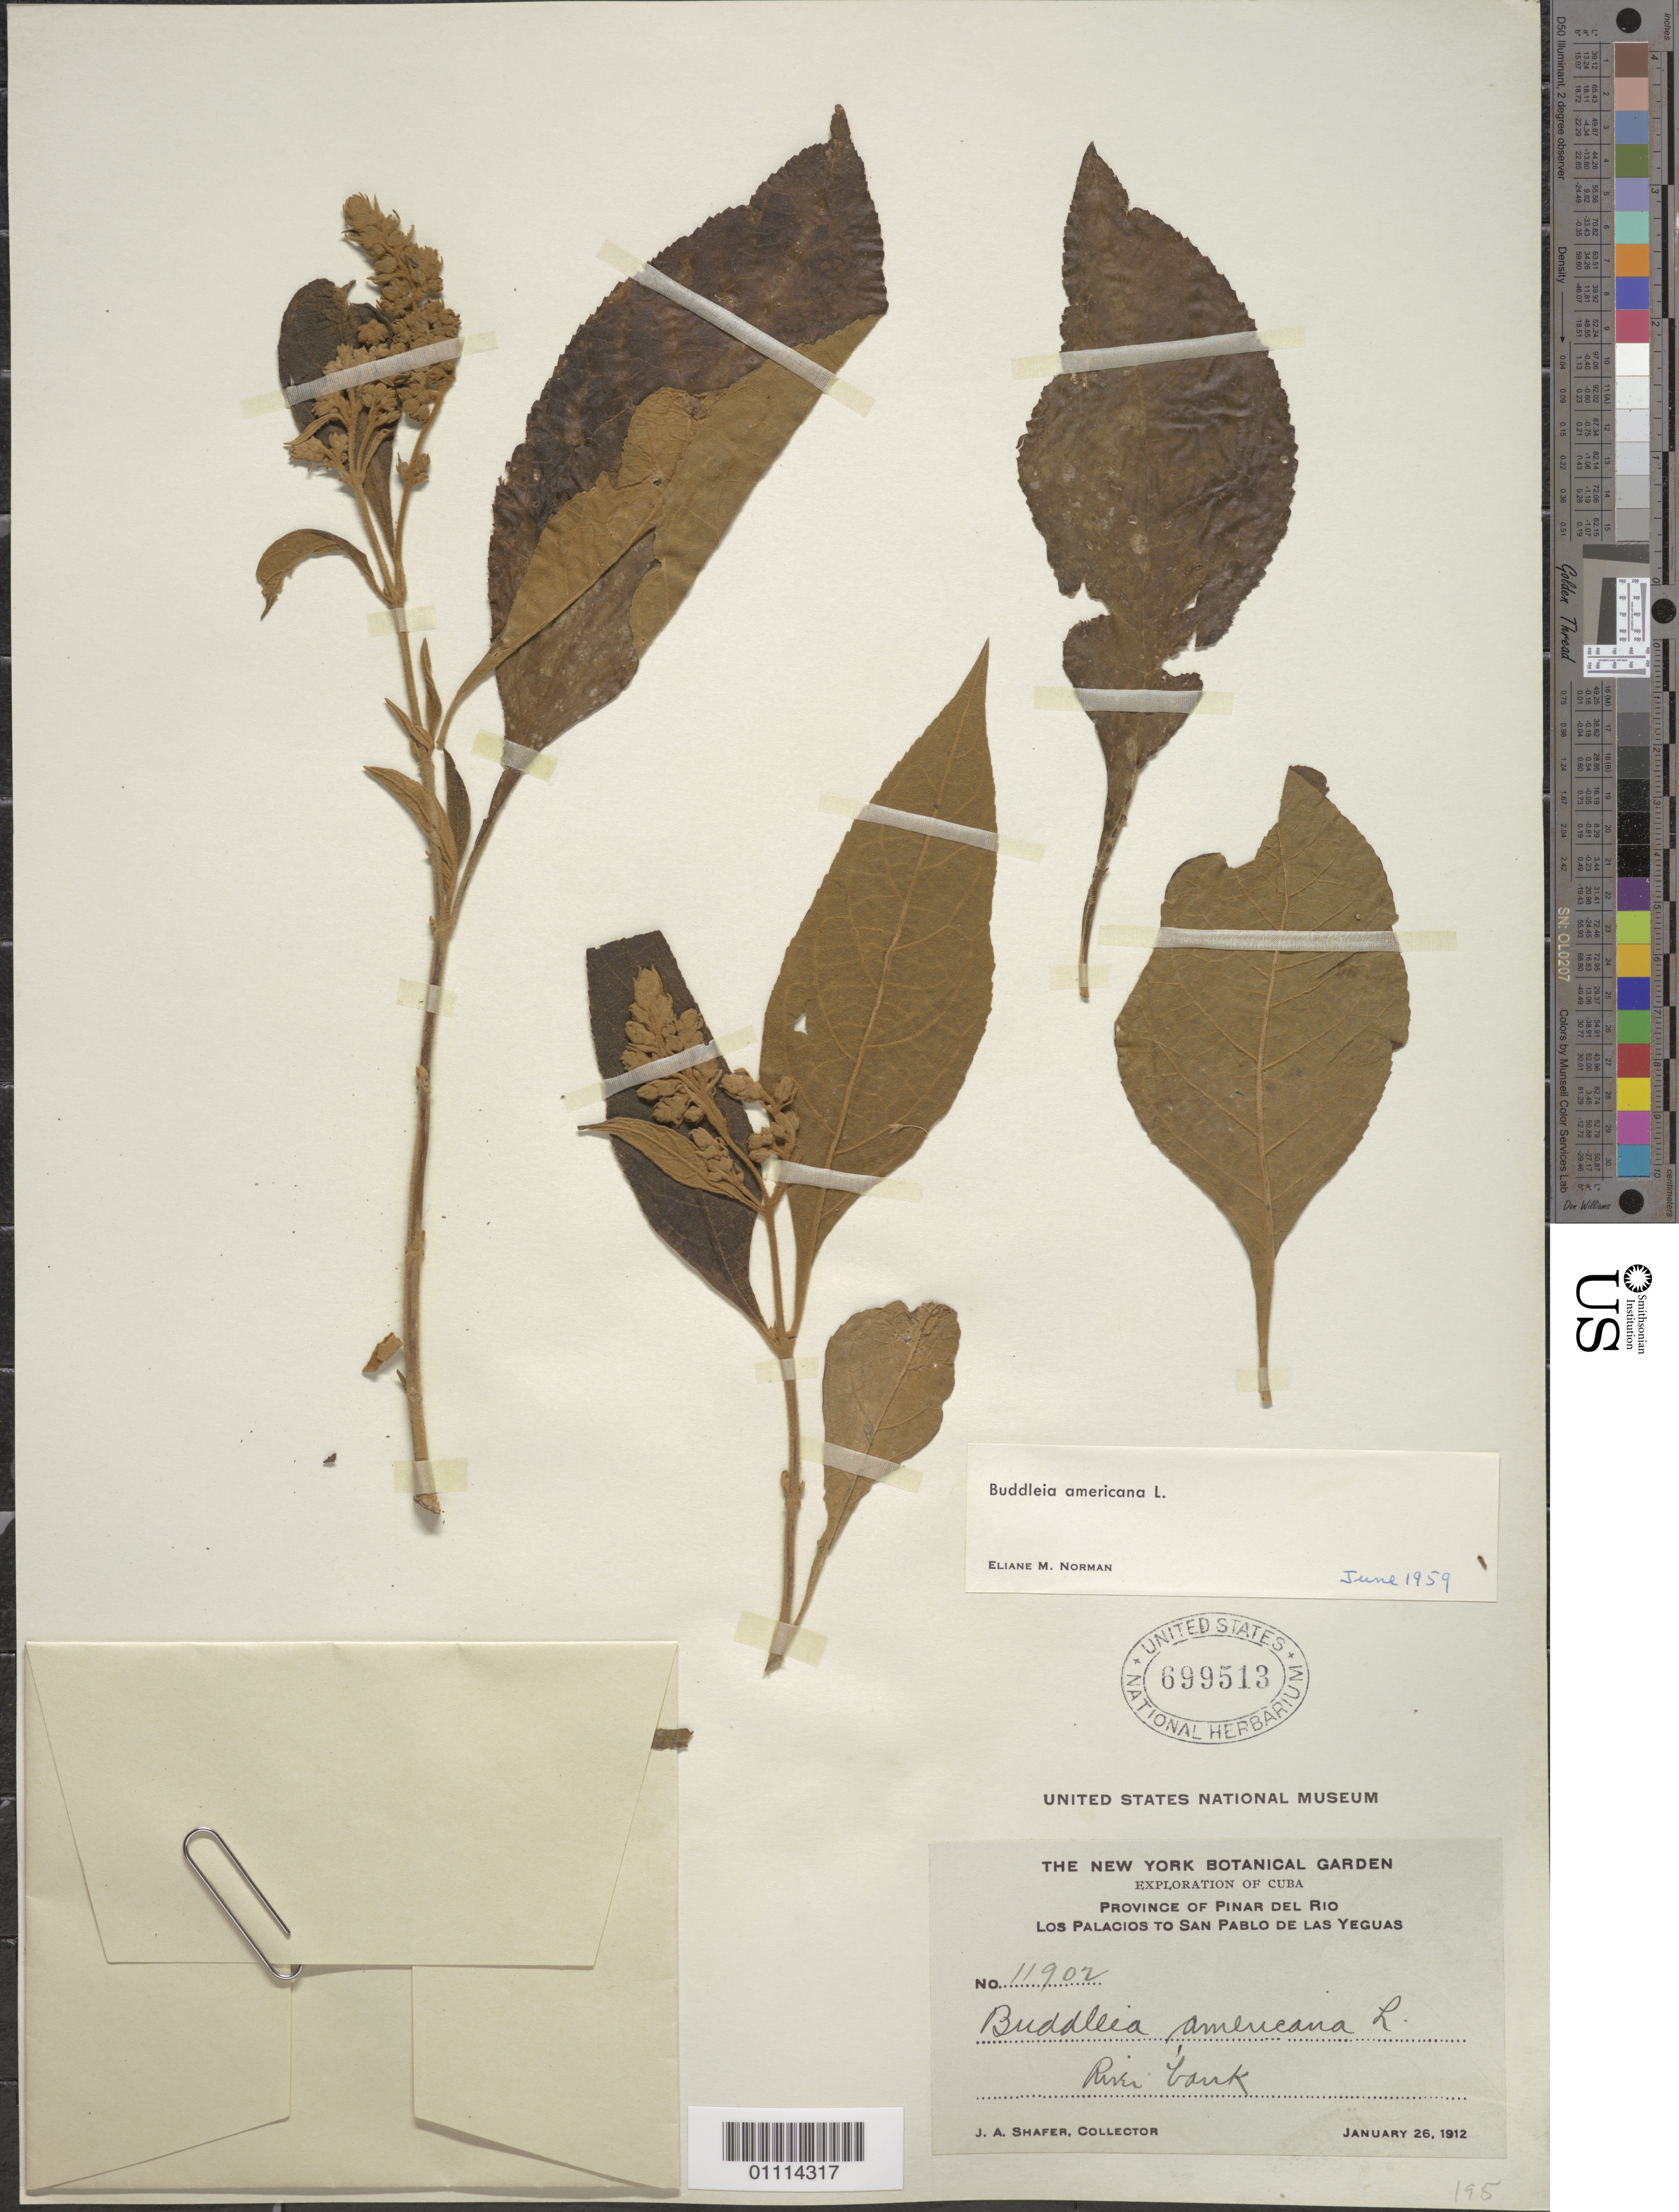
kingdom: Plantae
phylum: Tracheophyta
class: Magnoliopsida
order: Lamiales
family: Scrophulariaceae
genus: Buddleja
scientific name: Buddleja americana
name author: L.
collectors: J. A. Shafer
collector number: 11902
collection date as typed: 26 Jan 1912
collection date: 1912-01-26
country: Cuba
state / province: Pinar del Rio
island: Cuba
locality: Los Palacios to San Pablo de Las Yeguas River Bank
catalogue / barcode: US 699513